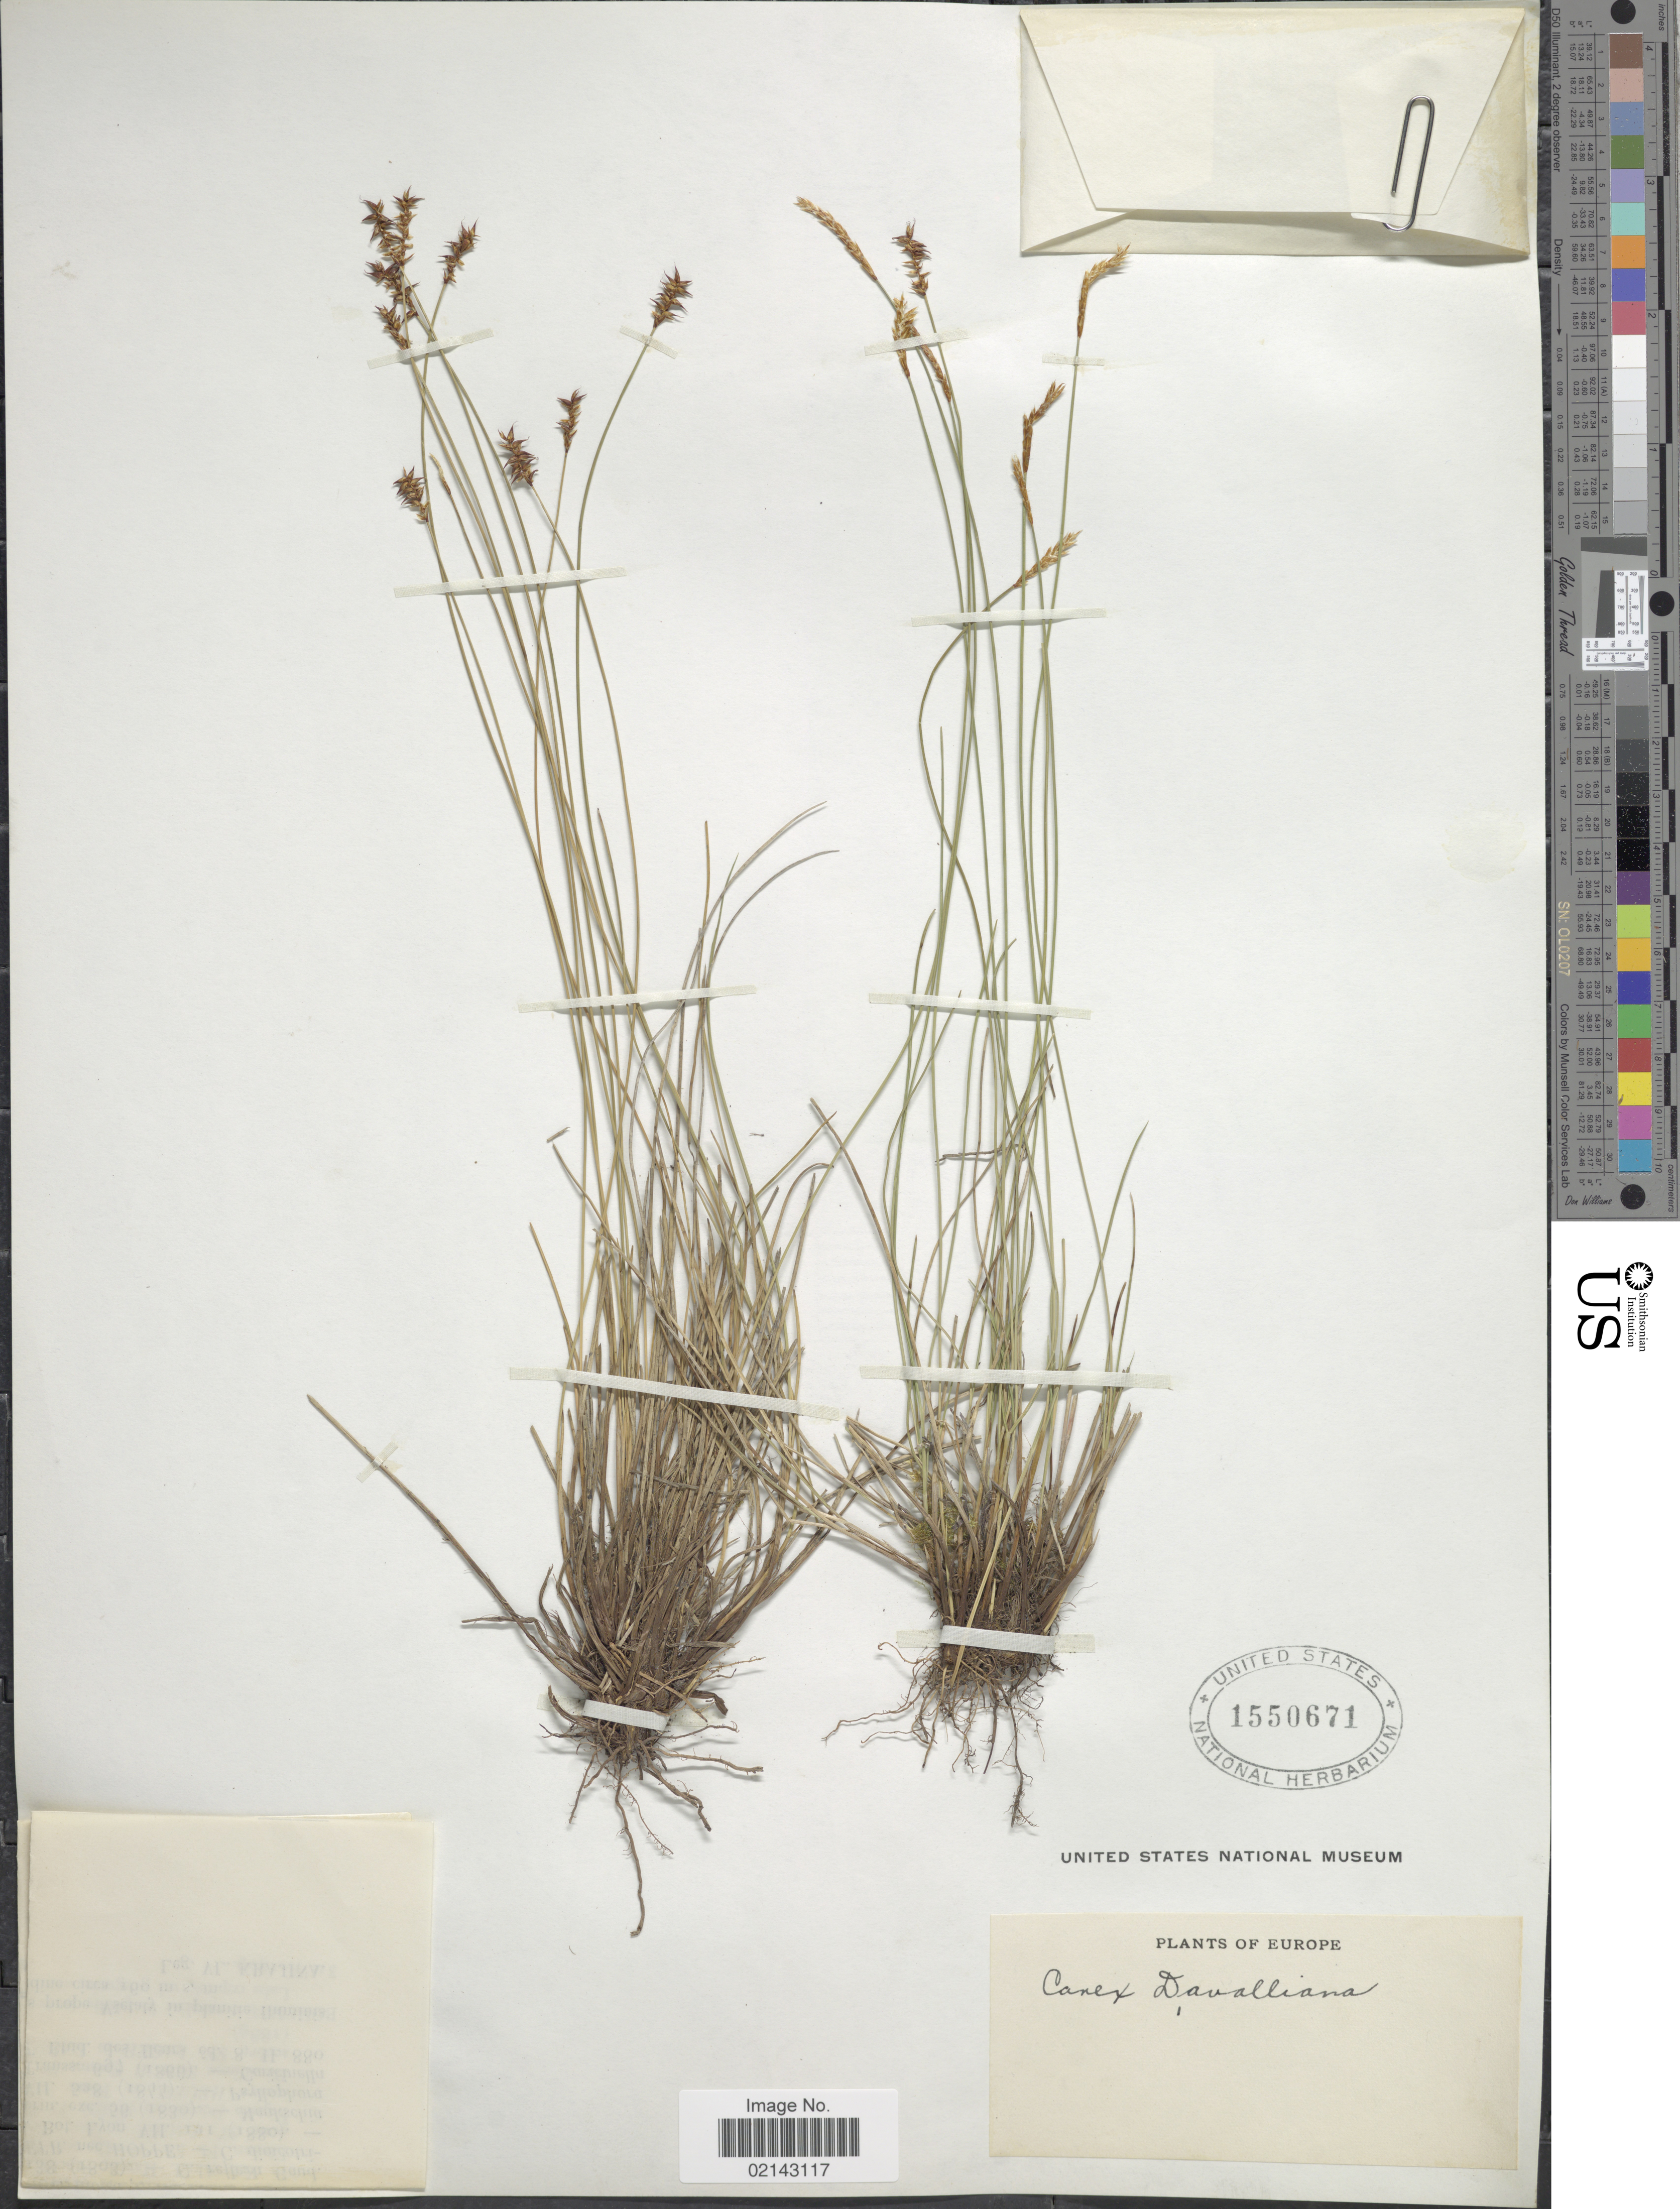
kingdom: Plantae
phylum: Tracheophyta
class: Liliopsida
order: Poales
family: Cyperaceae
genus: Carex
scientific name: Carex davalliana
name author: Sm.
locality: Europe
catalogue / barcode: US 1550671